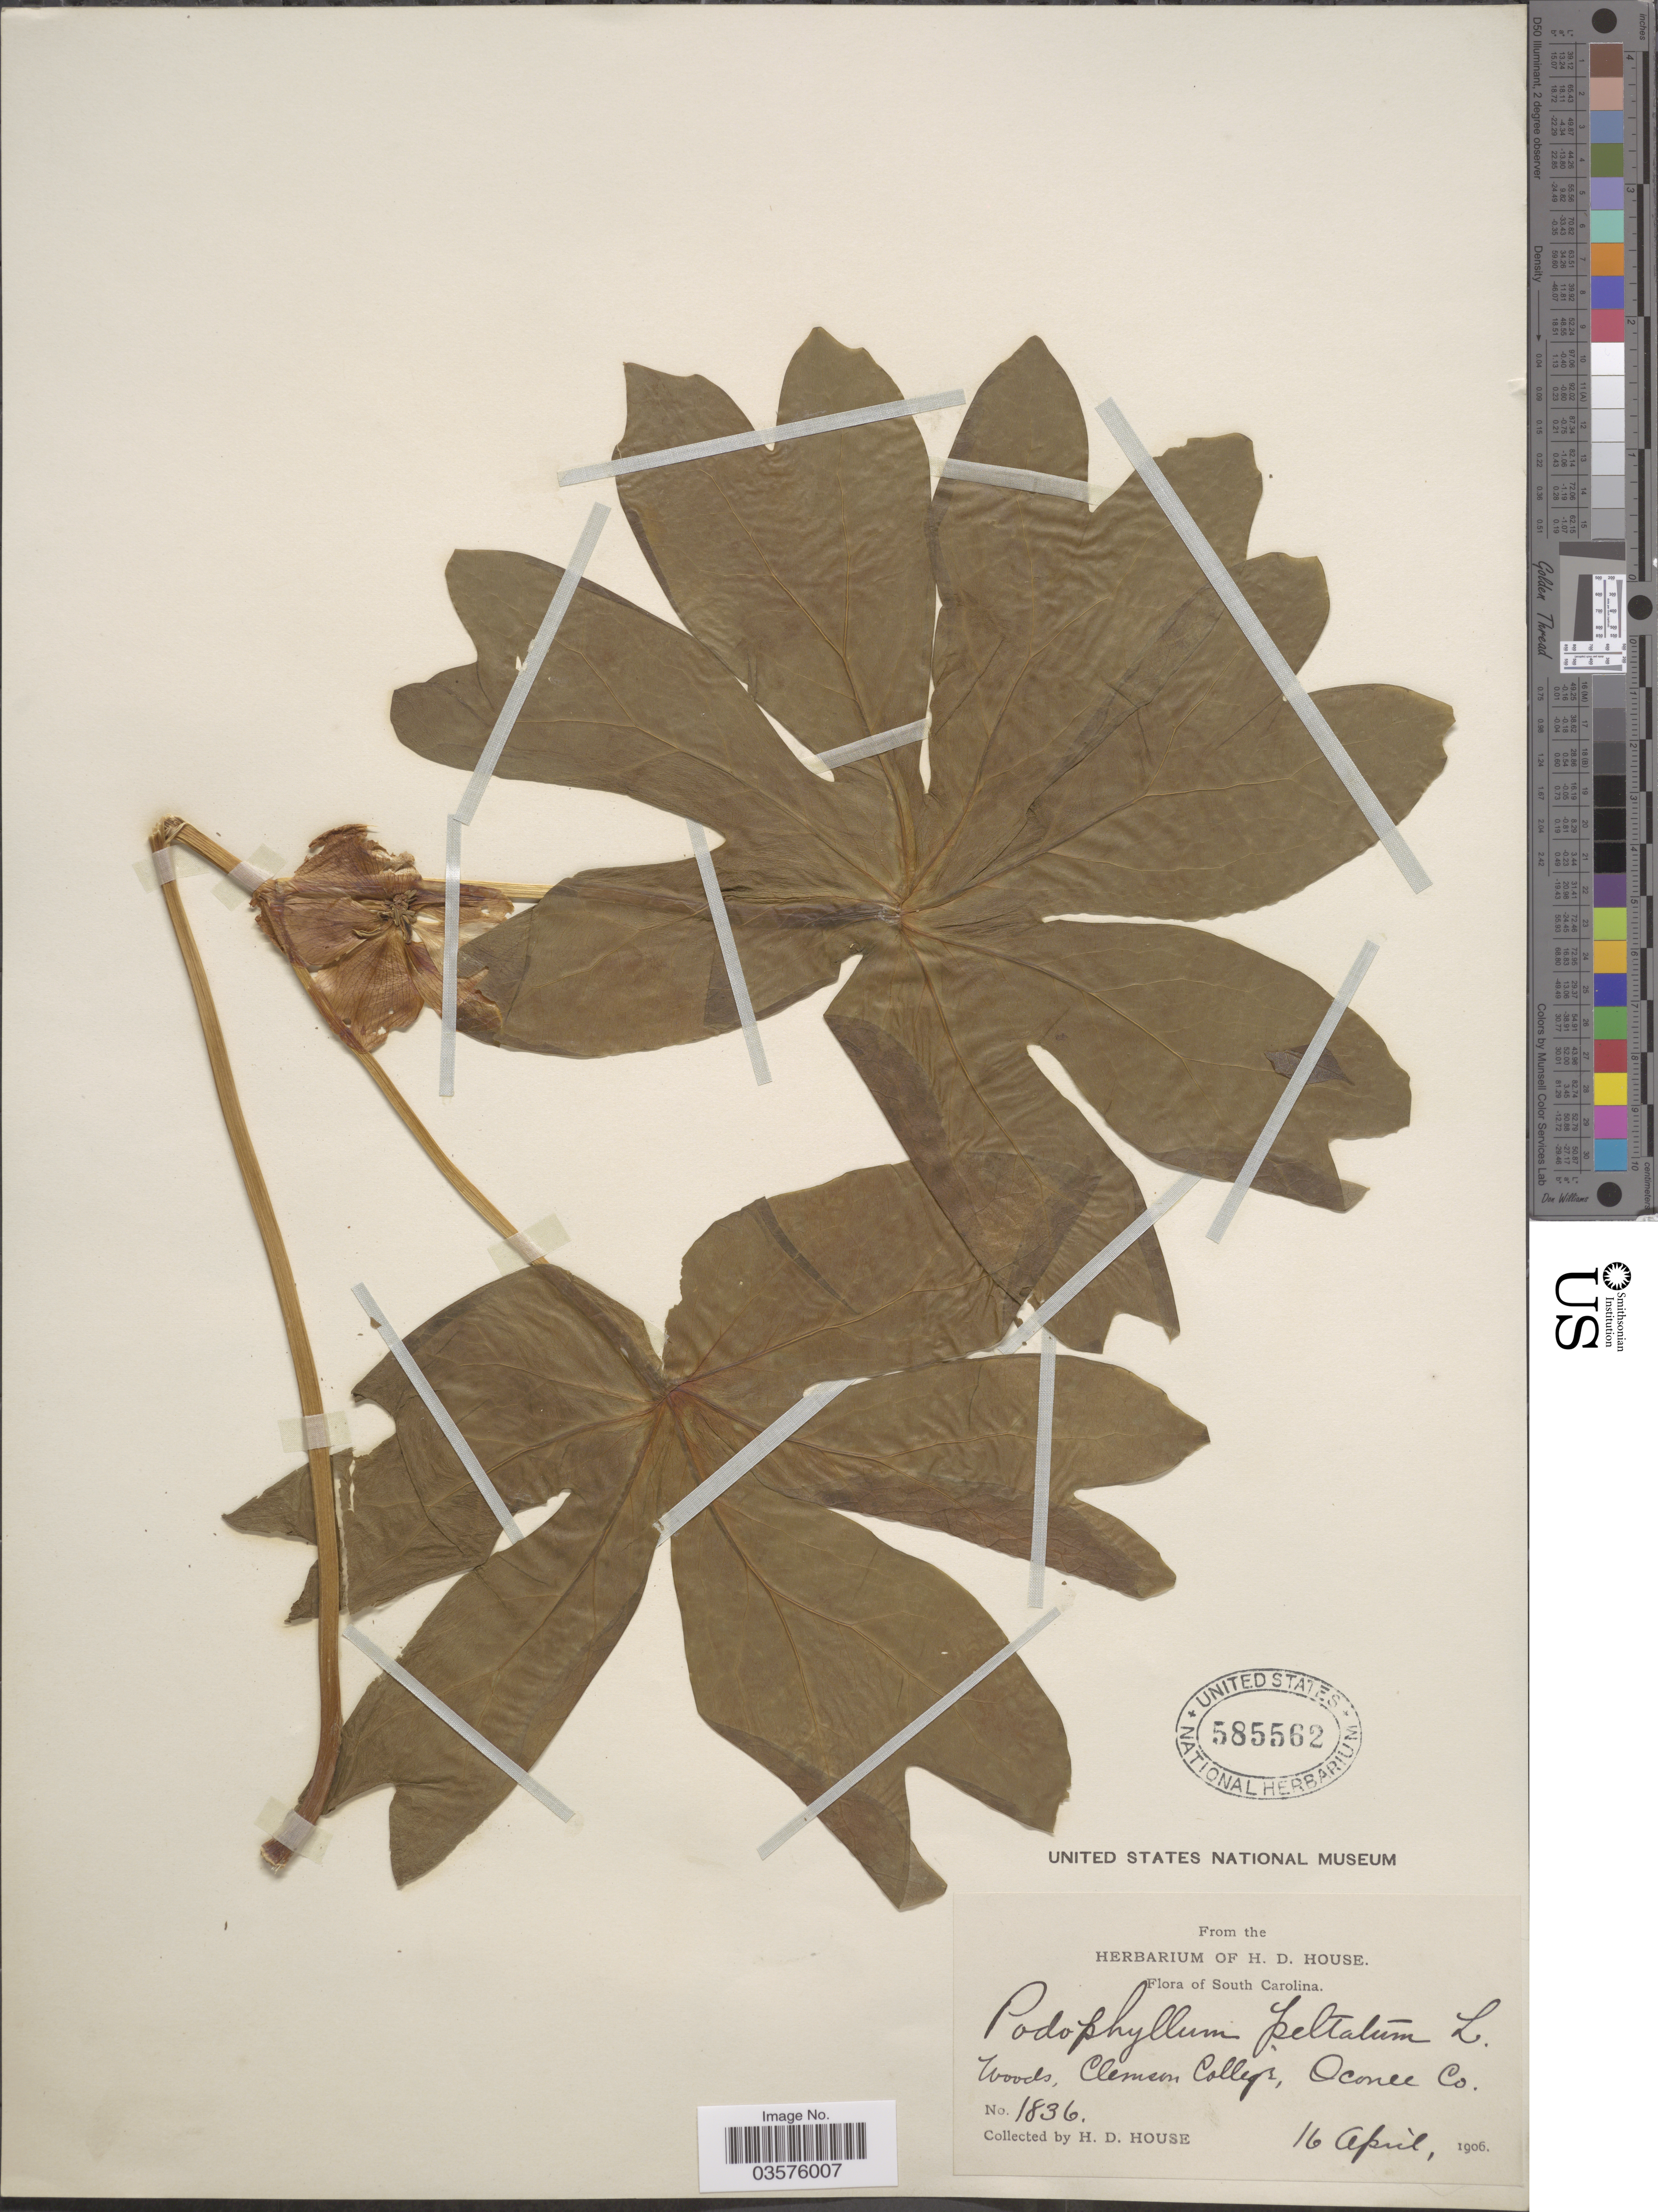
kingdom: Plantae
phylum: Tracheophyta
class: Magnoliopsida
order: Ranunculales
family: Berberidaceae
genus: Podophyllum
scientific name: Podophyllum peltatum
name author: L.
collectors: H. D. House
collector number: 1836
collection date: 1906-04-16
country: United States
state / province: South Carolina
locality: Clemson College, Oconee Co.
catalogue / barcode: US 585562